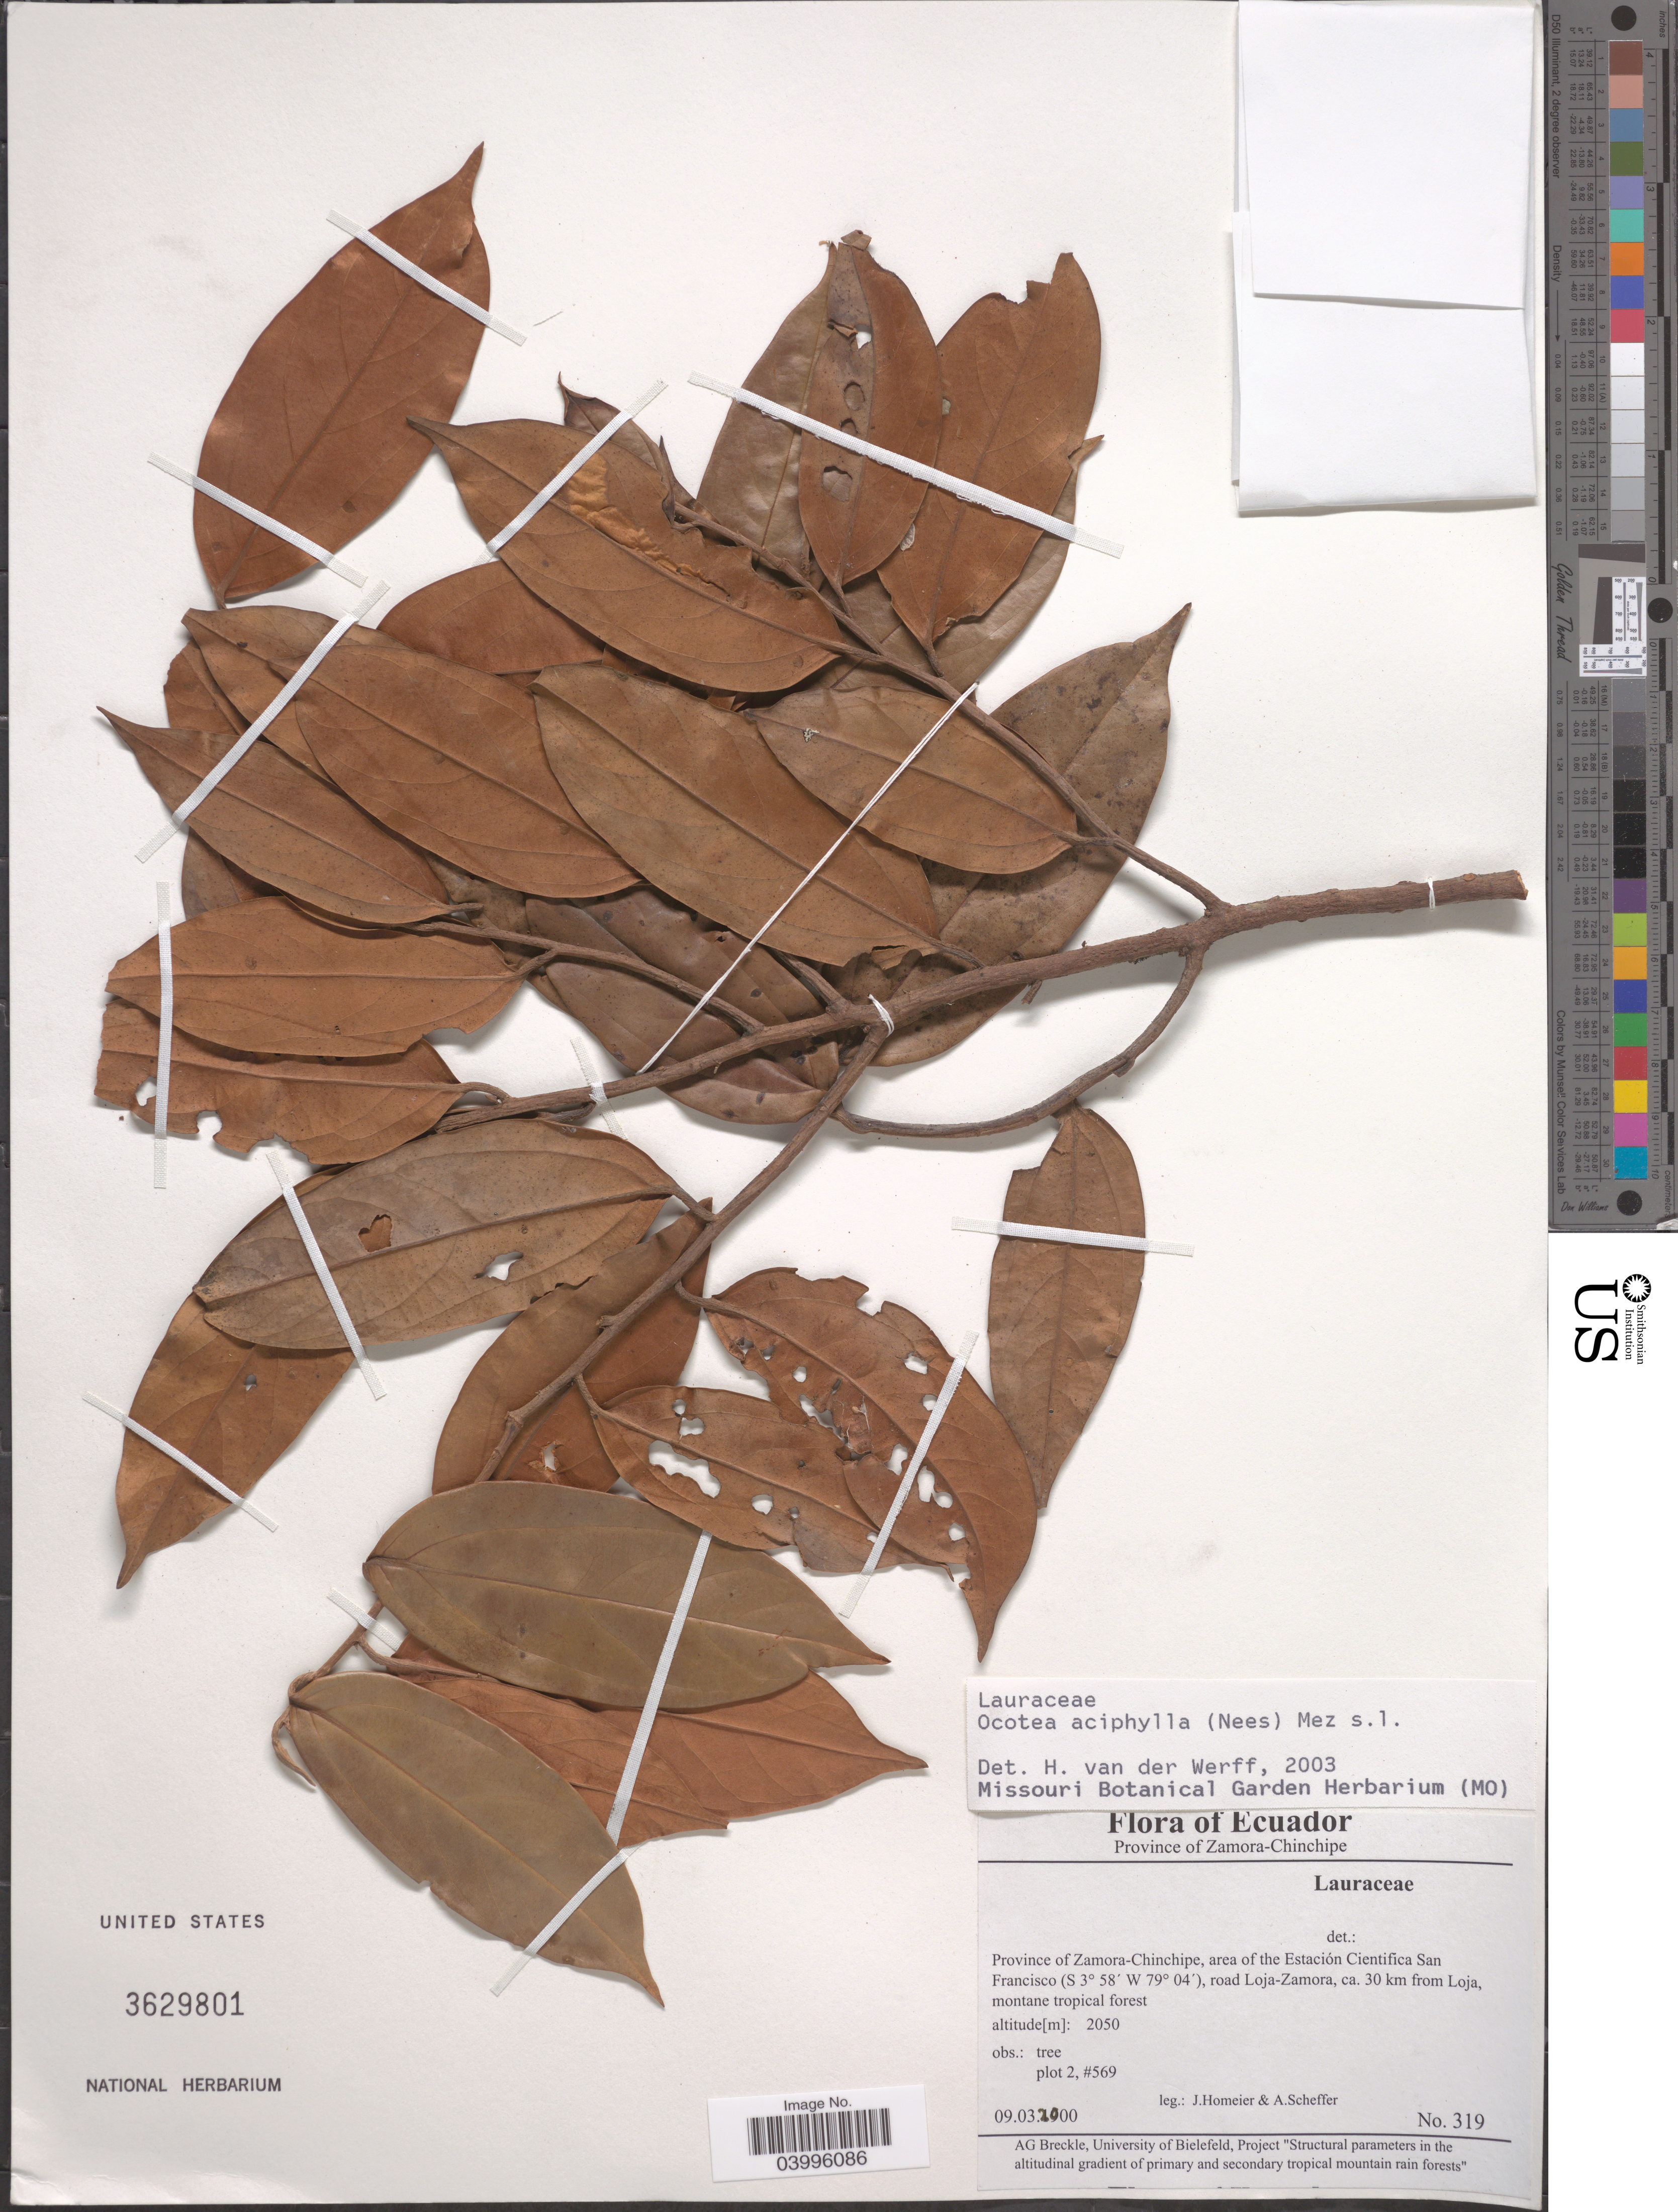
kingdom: Plantae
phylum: Tracheophyta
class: Magnoliopsida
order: Laurales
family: Lauraceae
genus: Ocotea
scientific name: Ocotea aciphylla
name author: (Nees & Mart.) Mez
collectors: J. Homeier & A. Scheffer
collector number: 319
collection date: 2000-03-09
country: Ecuador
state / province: Zamora-Chinchipe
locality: Area of the Estación Cientifica San Francisco, road Loja-Zamora, ca. 30 km from Loja, montane tropical forest.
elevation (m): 2050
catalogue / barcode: US 3629801